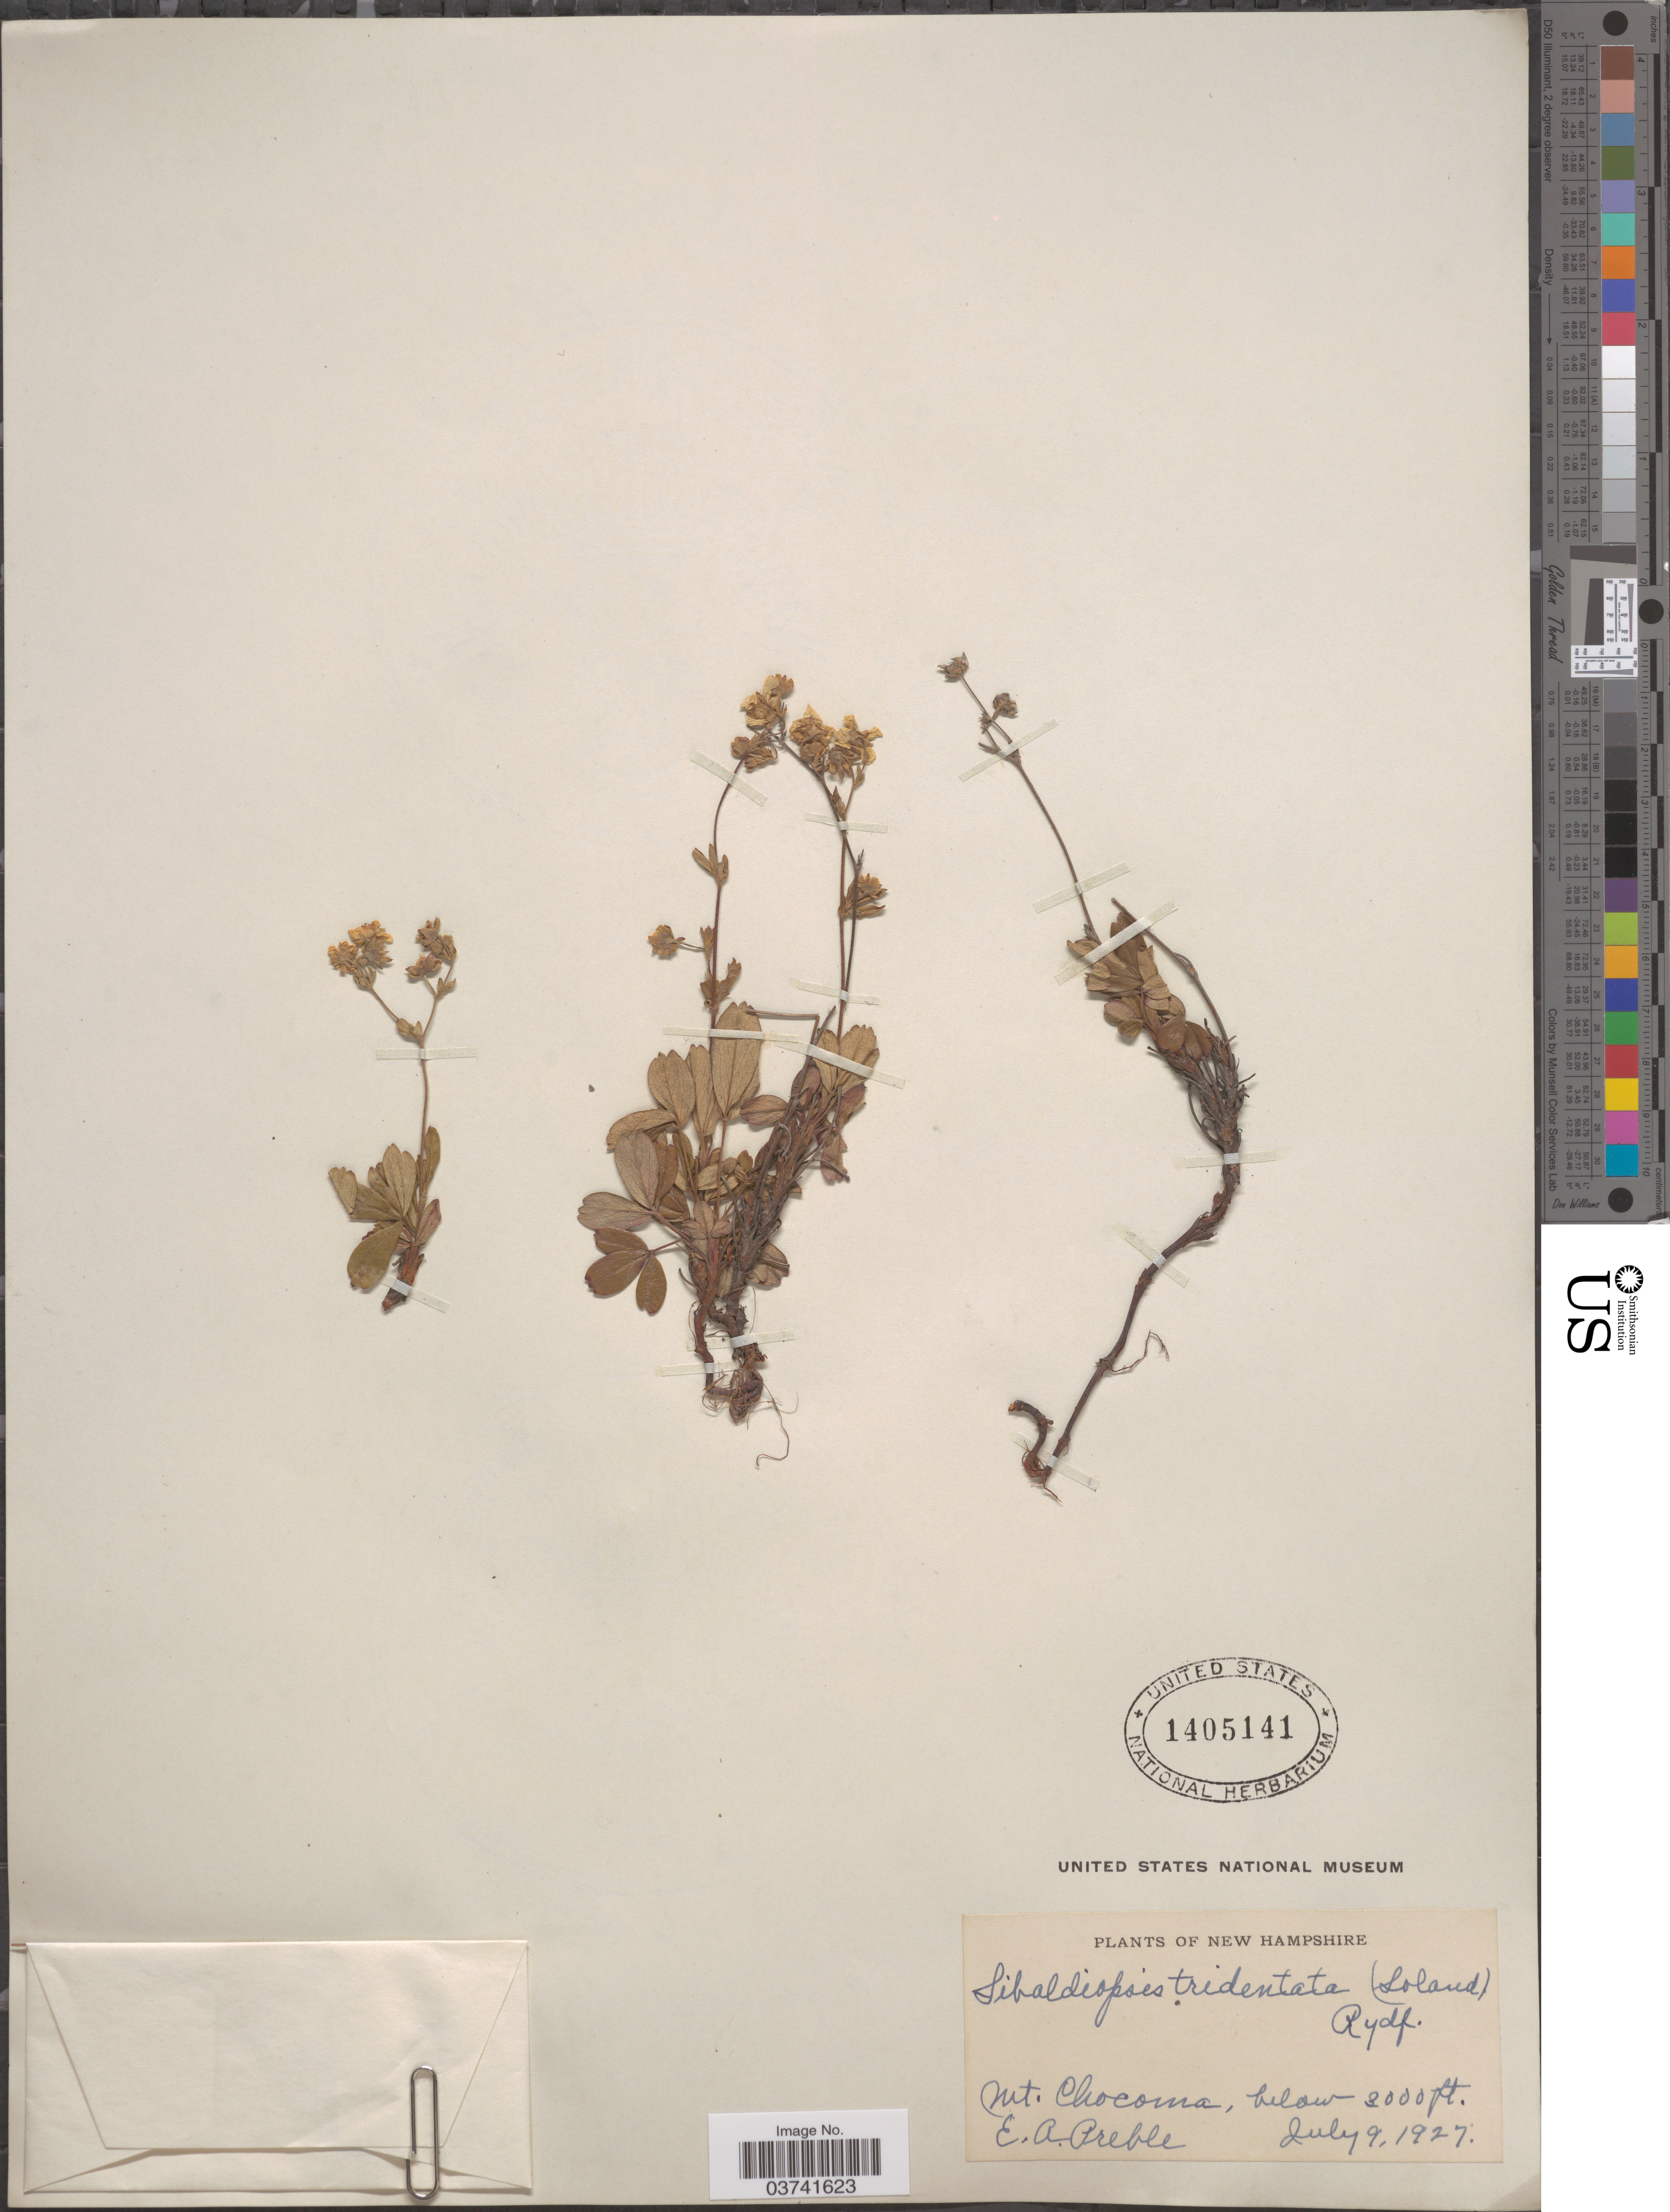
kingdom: Plantae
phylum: Tracheophyta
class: Magnoliopsida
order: Rosales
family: Rosaceae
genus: Potentilla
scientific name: Potentilla tridentata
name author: Aiton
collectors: E. Preble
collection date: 1927-07-09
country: United States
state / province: New Hampshire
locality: Mt. Chocoma.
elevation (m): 914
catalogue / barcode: US 1405141